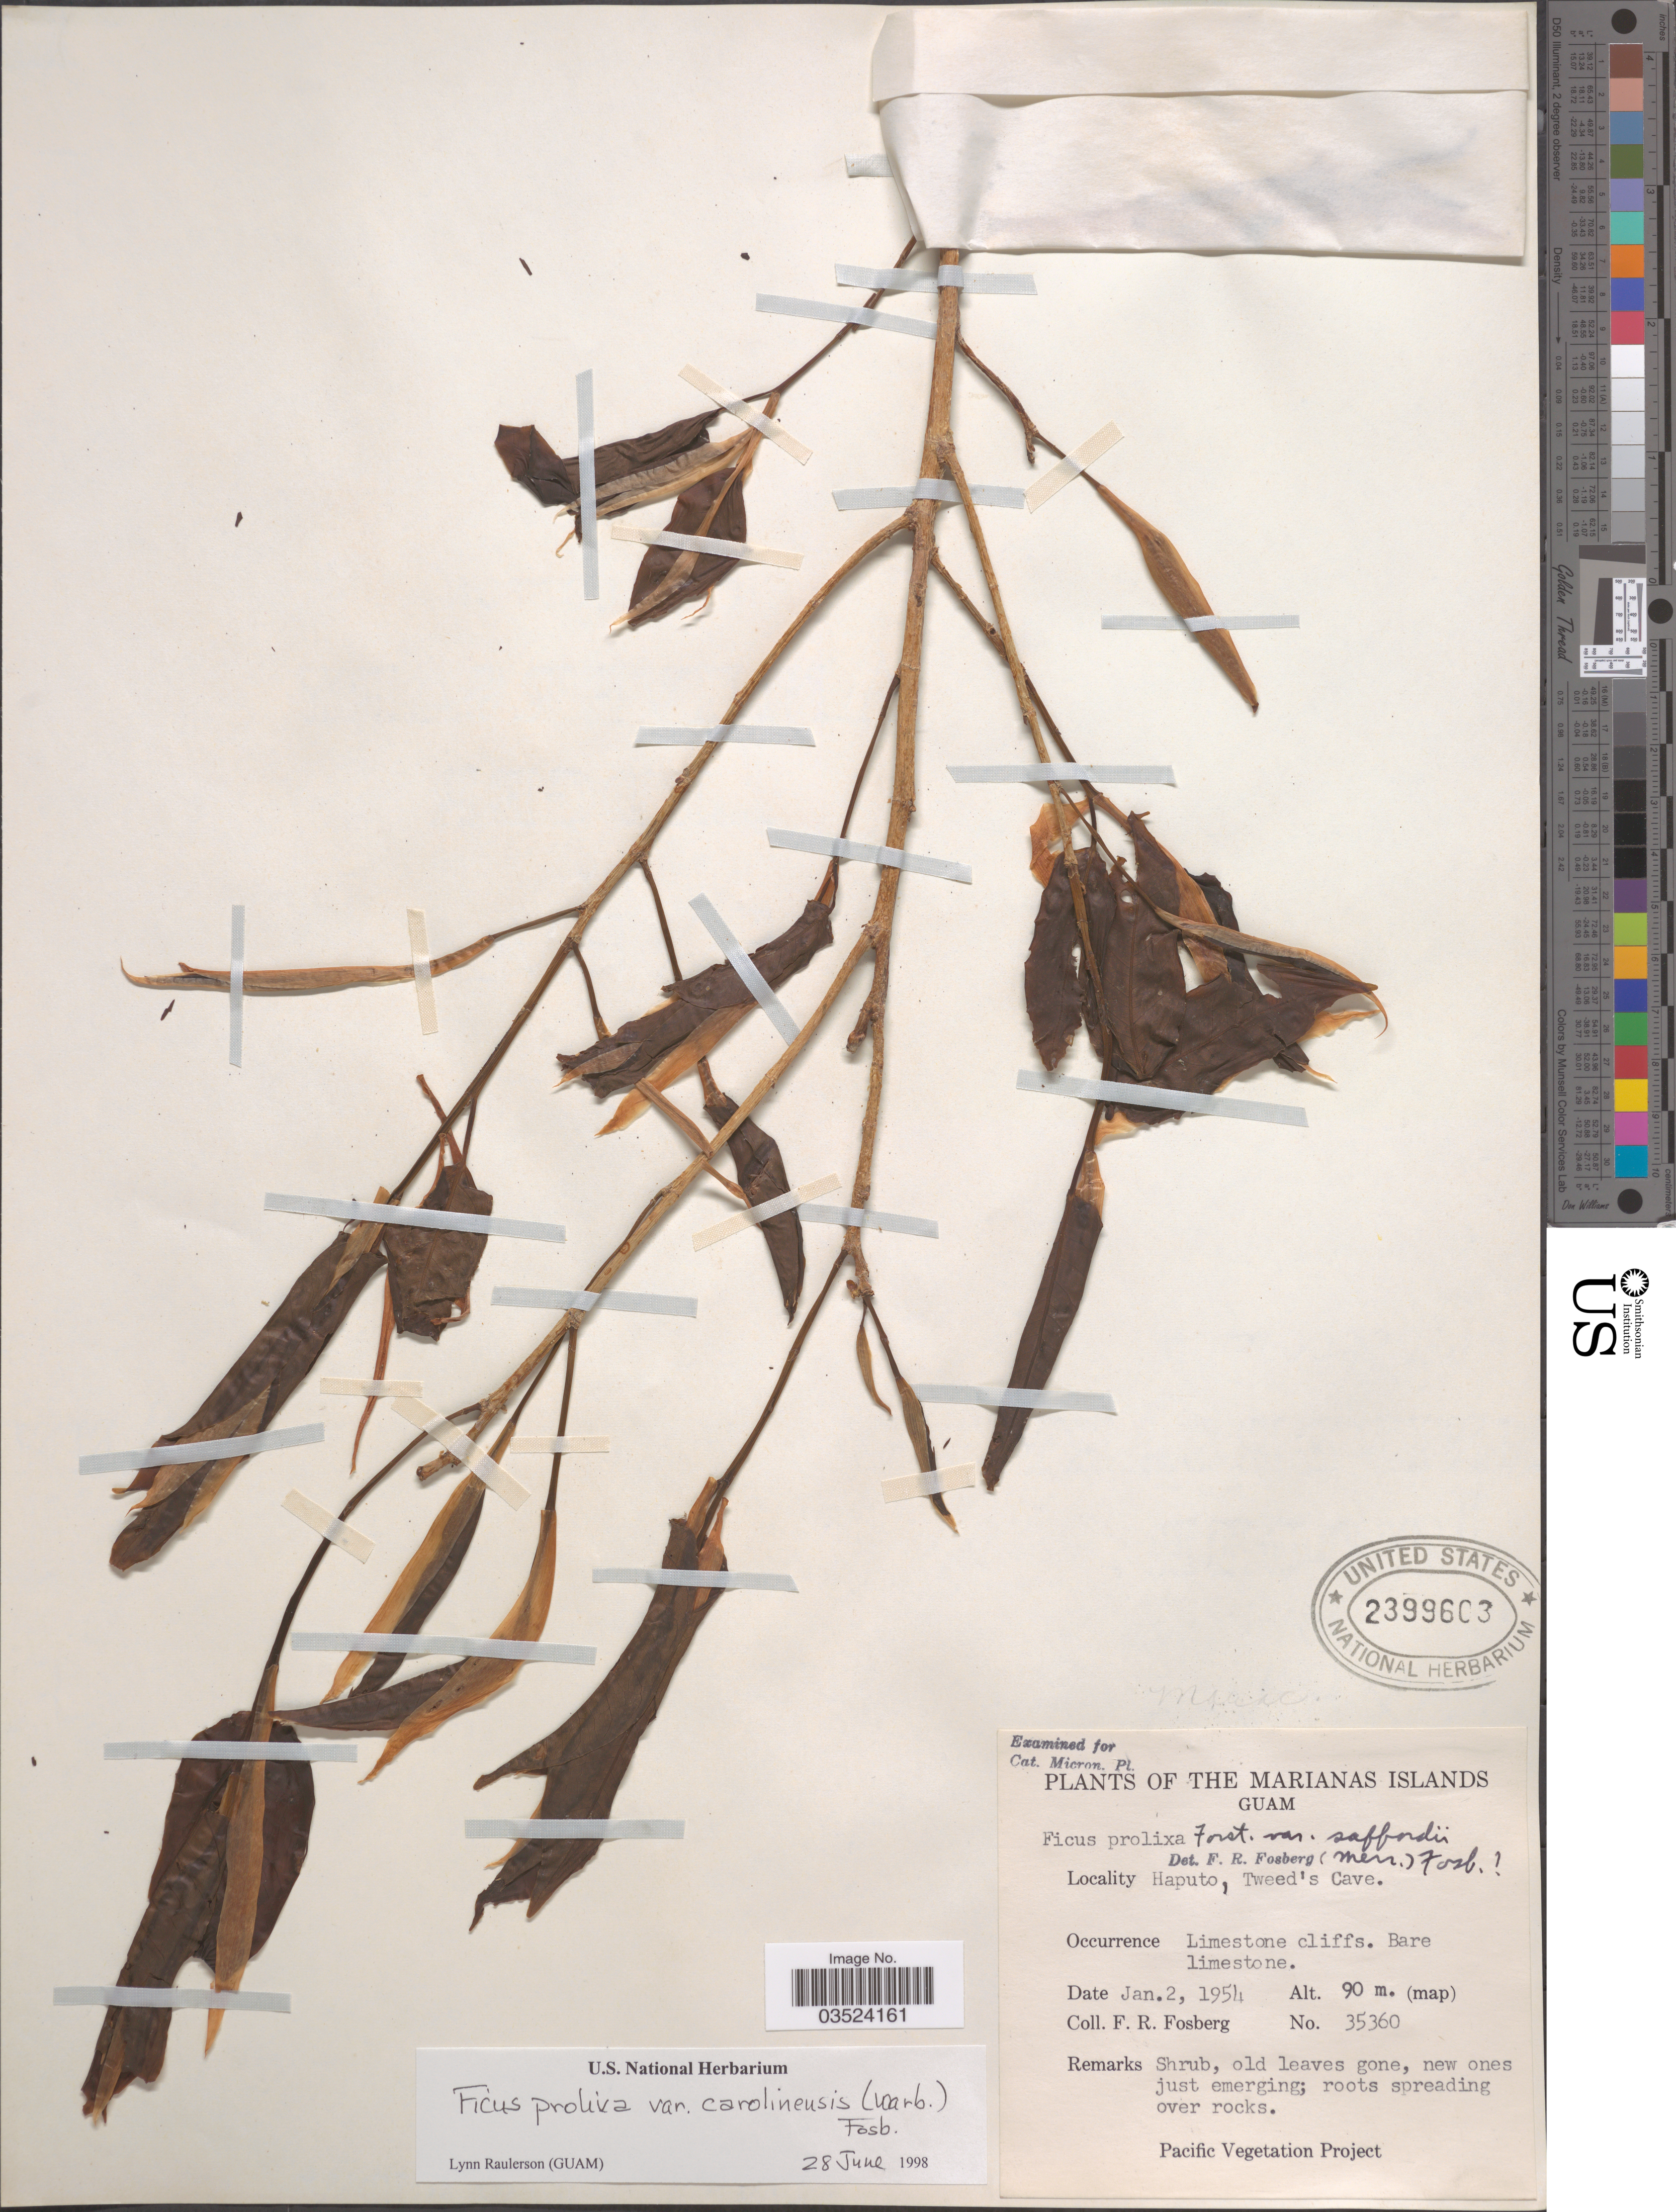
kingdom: Plantae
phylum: Tracheophyta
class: Magnoliopsida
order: Rosales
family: Moraceae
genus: Ficus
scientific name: Ficus prolixa var. carolinensis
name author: (Warb.) Fosberg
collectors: F. R. Fosberg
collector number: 35360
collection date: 1954-01-02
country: Guam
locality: The Marianas Islands. Haputo, Tweed's Cave.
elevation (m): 90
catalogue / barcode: US 2399603